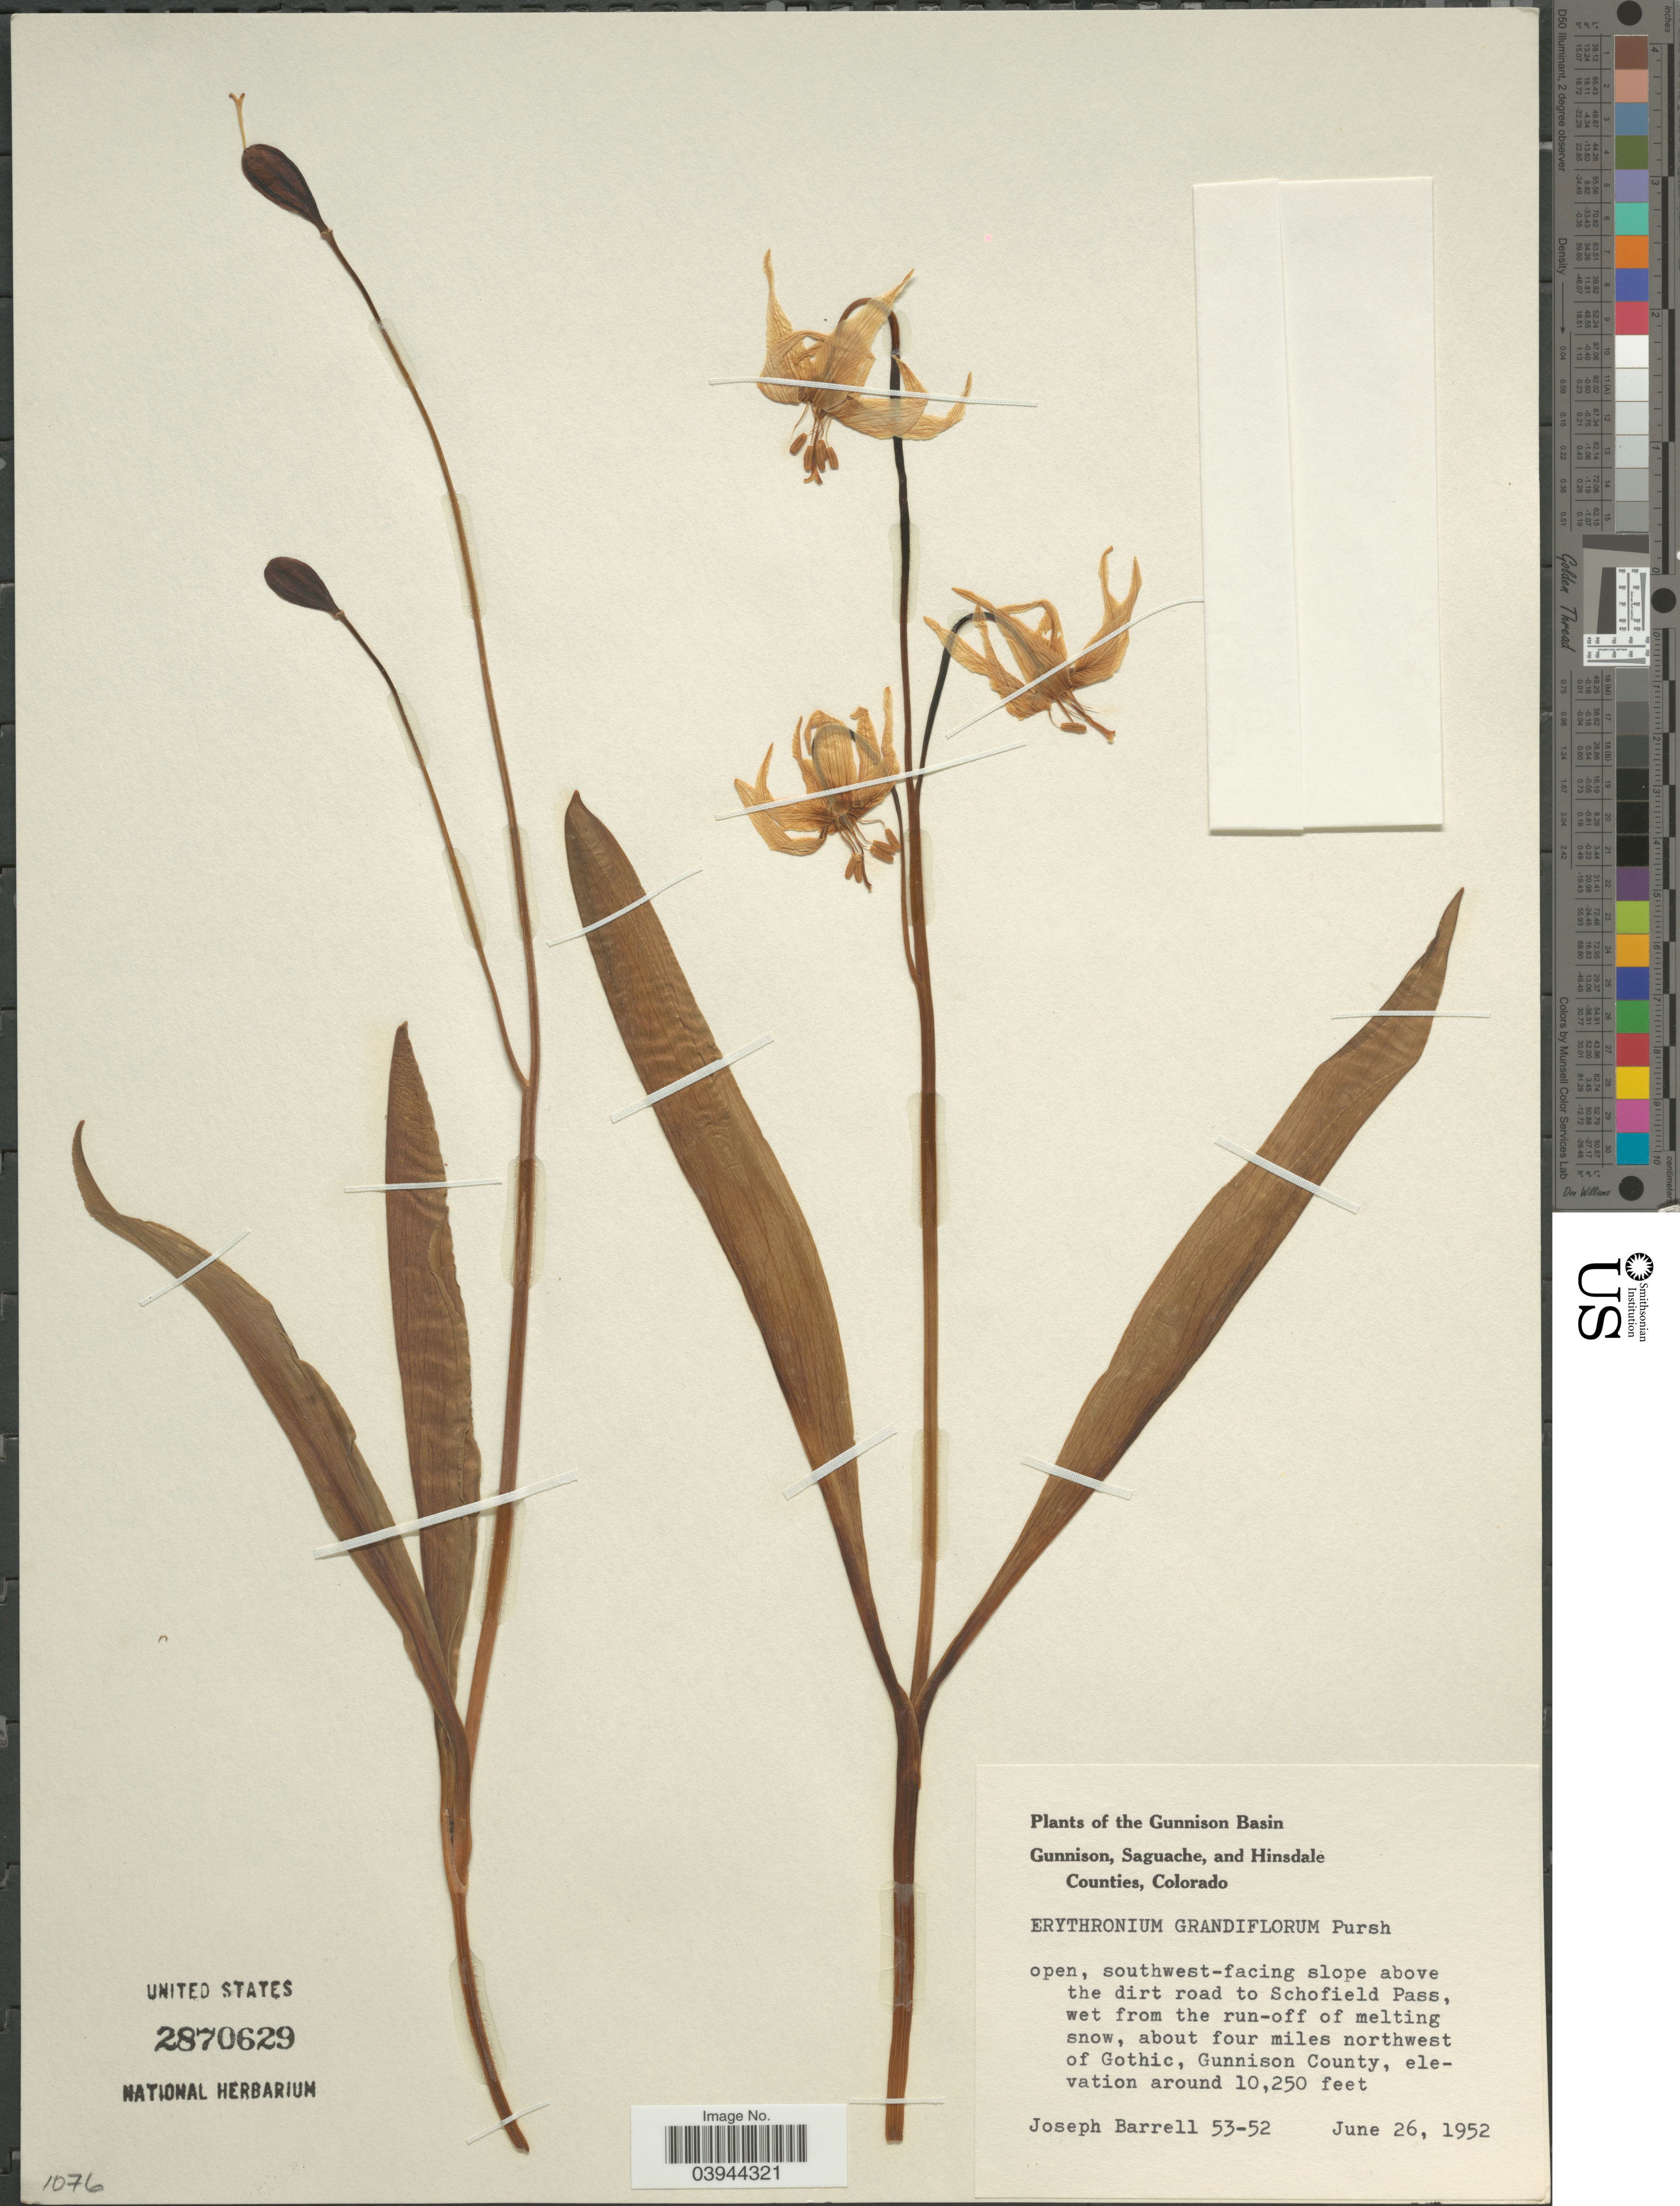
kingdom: Plantae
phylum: Tracheophyta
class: Liliopsida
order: Liliales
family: Liliaceae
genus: Erythronium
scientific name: Erythronium grandiflorum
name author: Pursh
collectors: J. Barrell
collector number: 53-52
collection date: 1952-06-26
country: United States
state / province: Colorado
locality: Gunnison Basin. Open, southwest-facing slope above the dirt road to Schofield Pass, wet from the run-off of melting snow, about four miles northwest of Gothic, Gunnison County.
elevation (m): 3124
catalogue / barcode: US 2870629